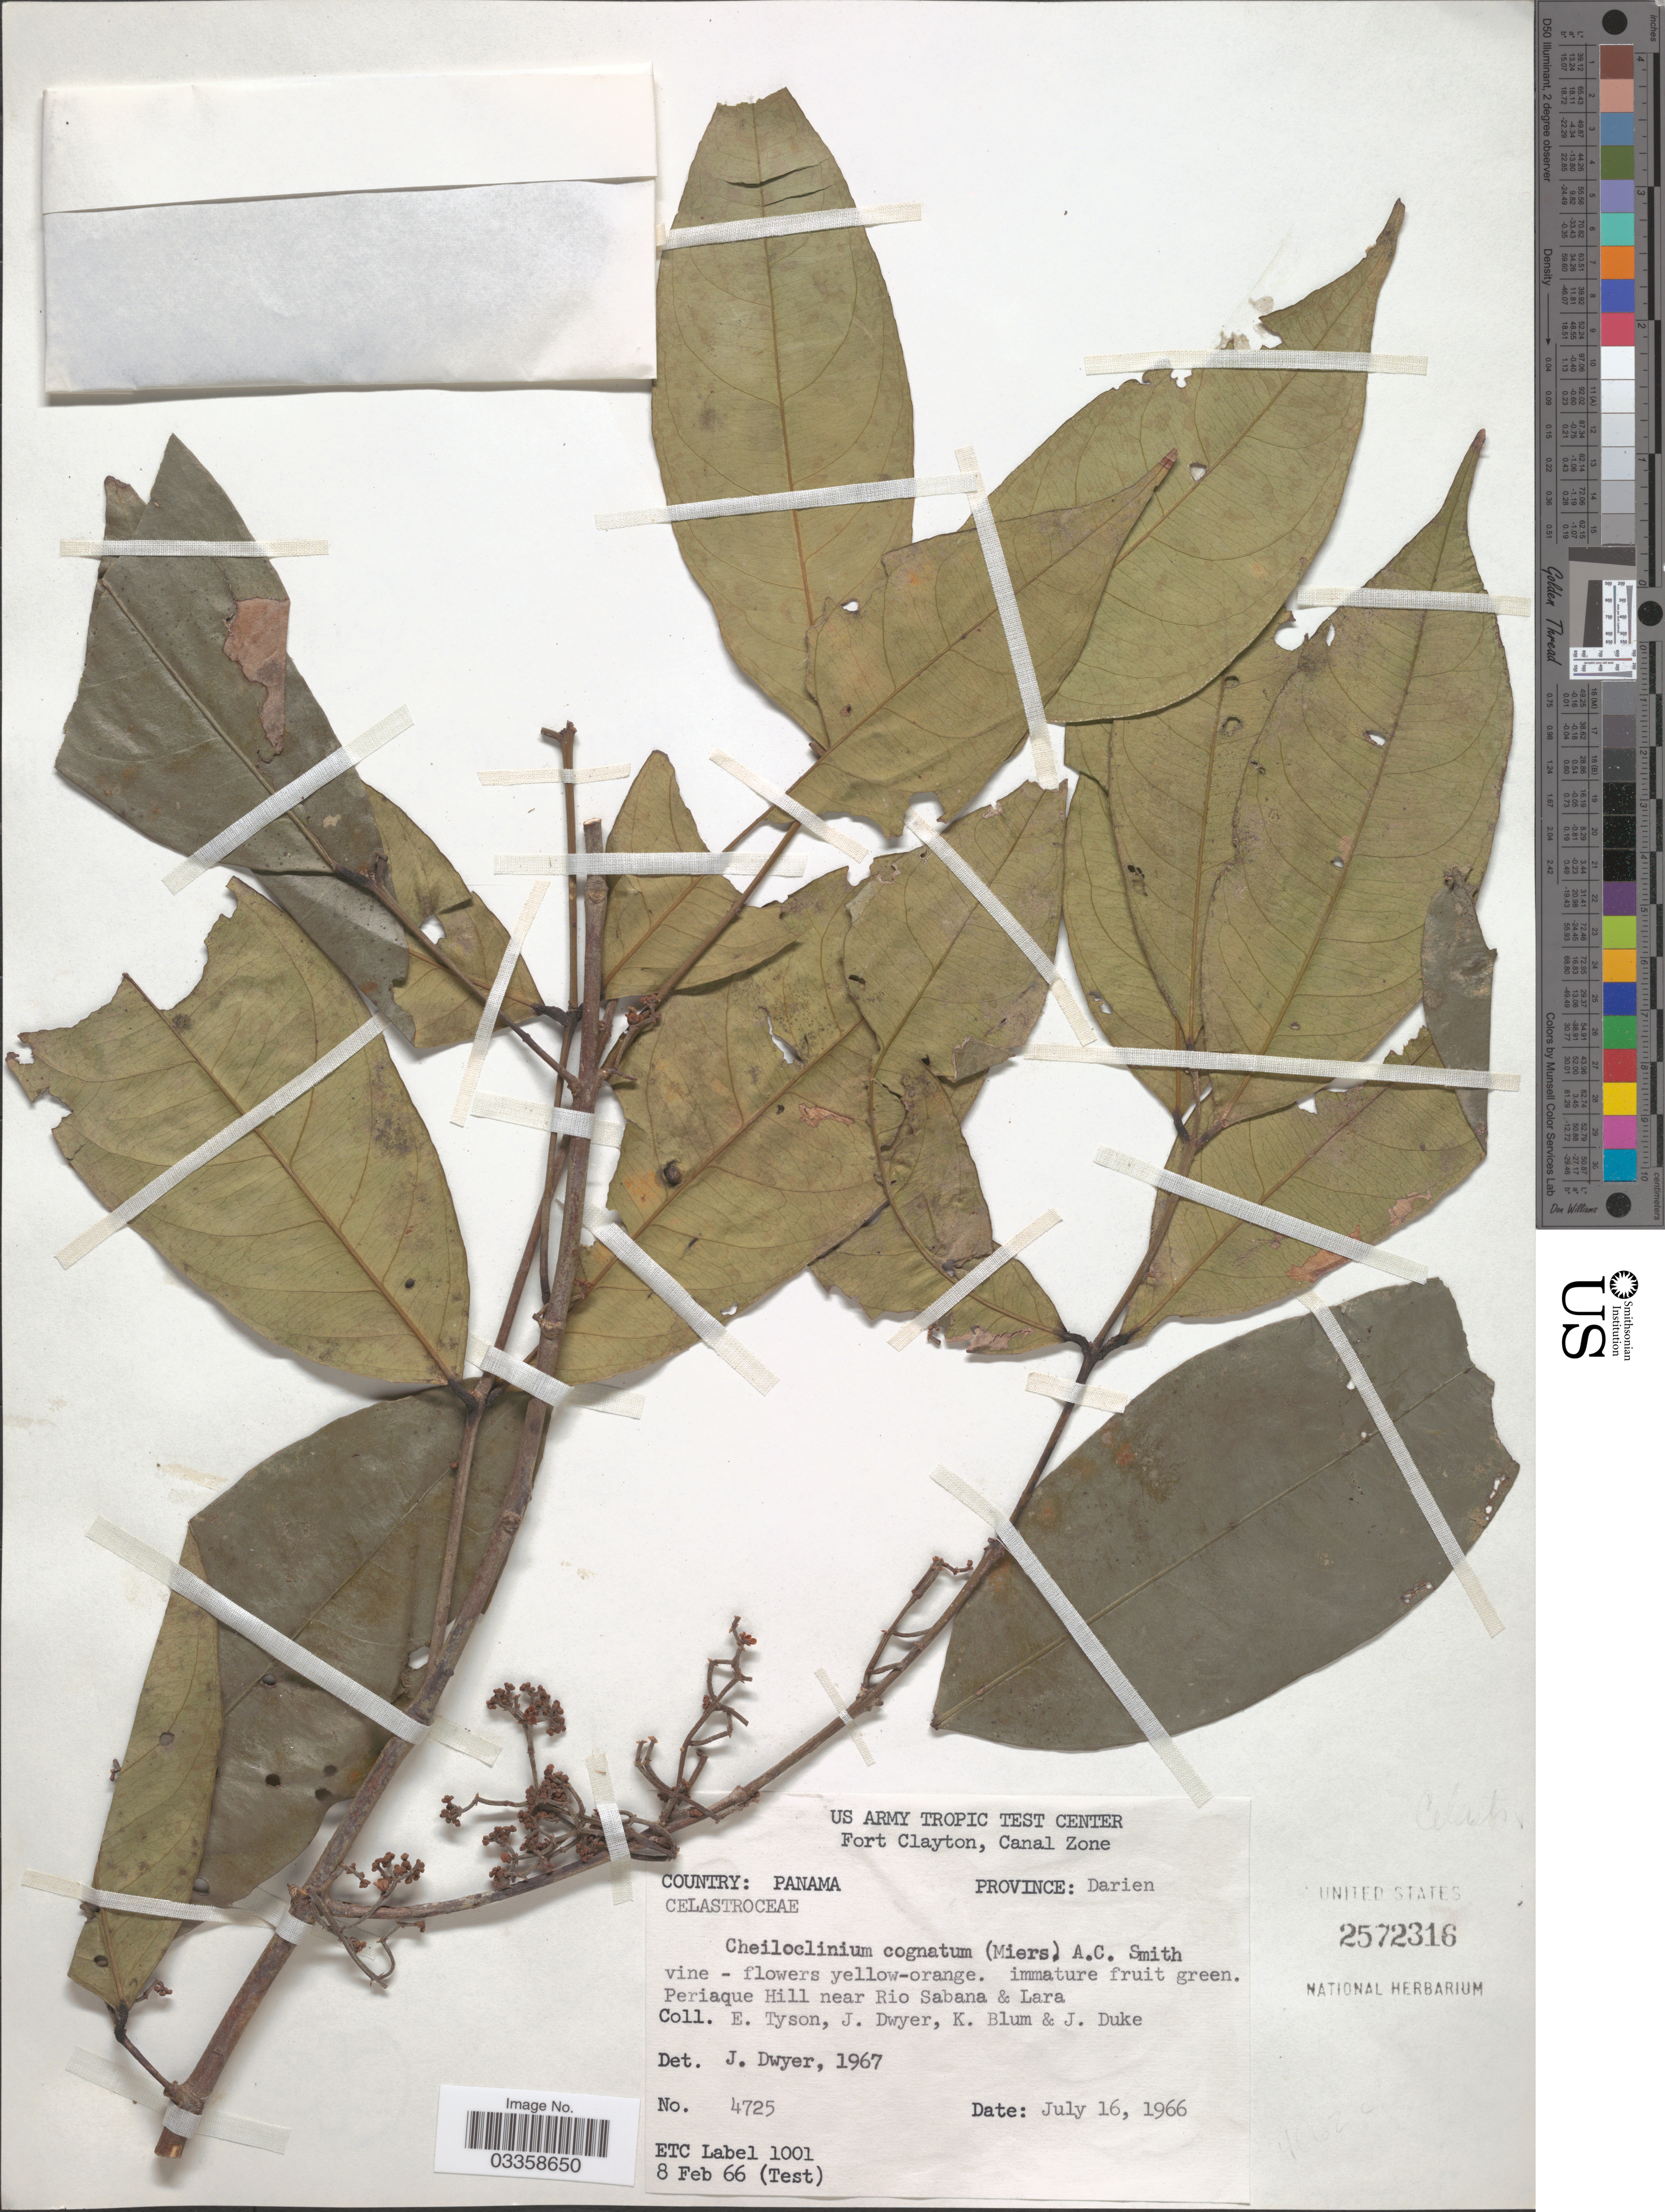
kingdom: Plantae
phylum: Tracheophyta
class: Magnoliopsida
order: Celastrales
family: Celastraceae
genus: Cheiloclinium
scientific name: Cheiloclinium cognatum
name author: (Miers) A.C. Sm.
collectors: E. Tyson, J. Dwyer, K. Blum & J. Duke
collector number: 4725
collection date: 1966-07-16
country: Panama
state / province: Darién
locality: Periaque Hill near Rio Sabana & Lara.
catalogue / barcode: US 2572316